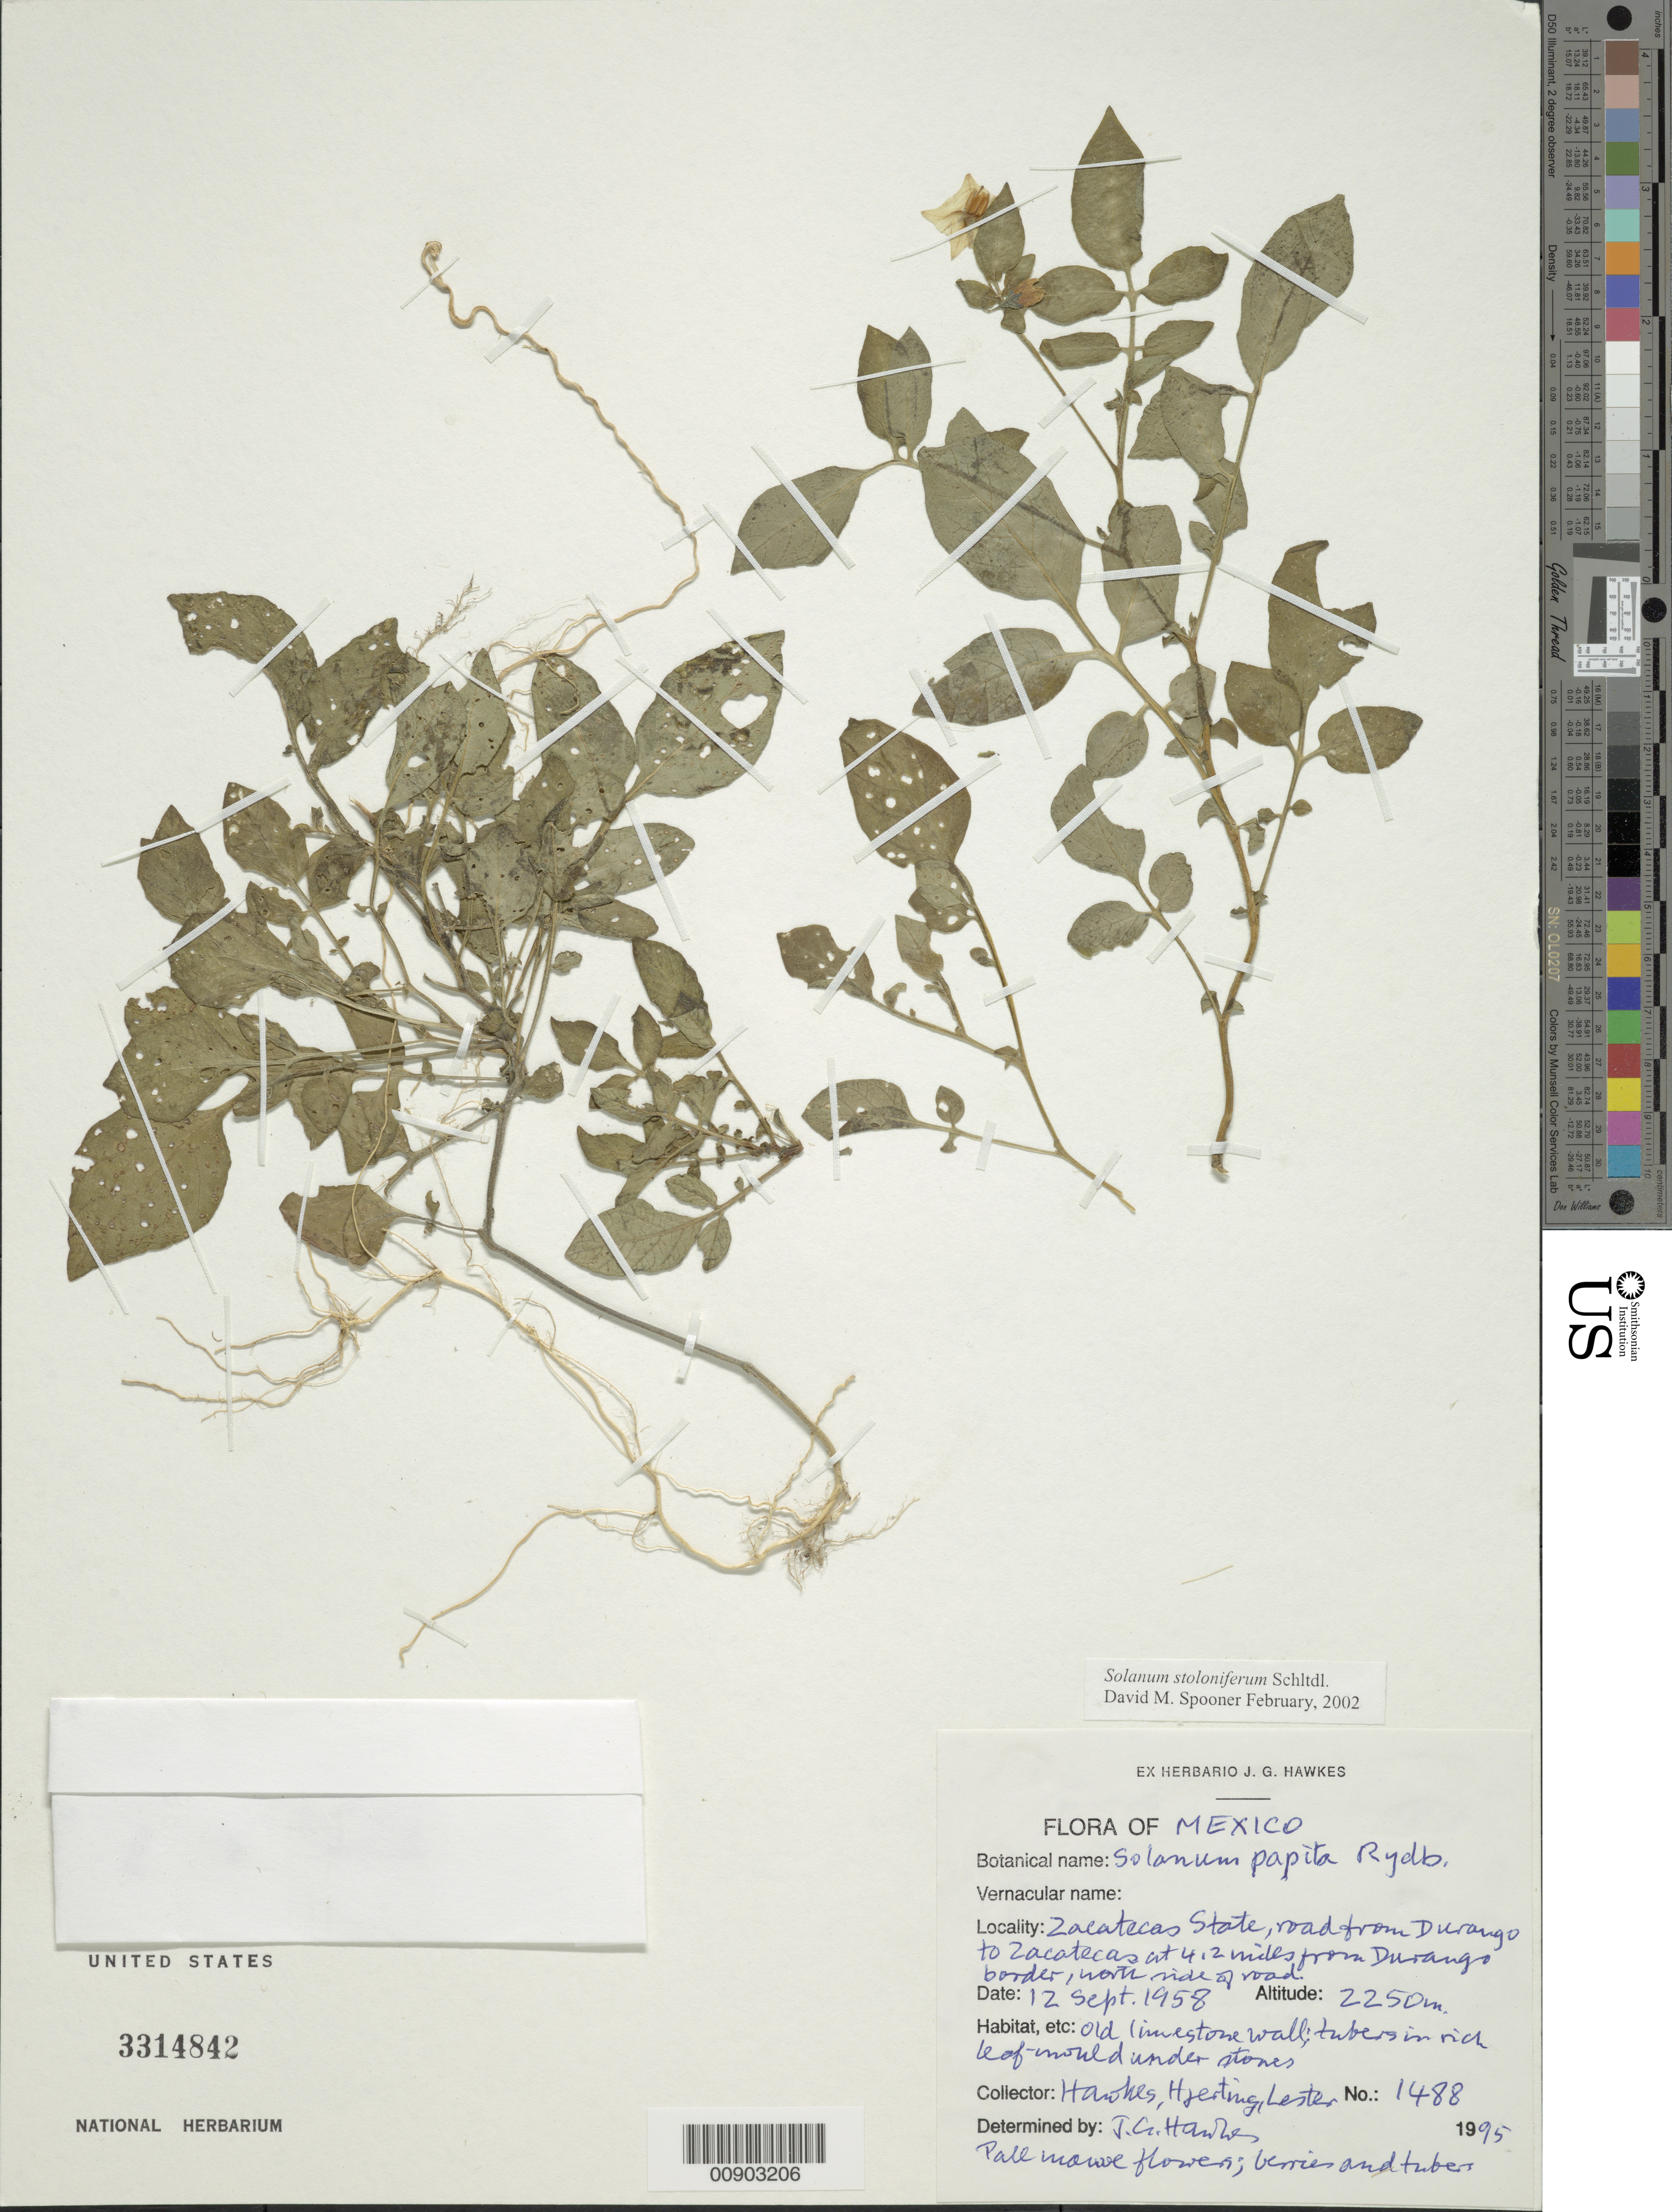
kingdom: Plantae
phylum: Tracheophyta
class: Magnoliopsida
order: Solanales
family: Solanaceae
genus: Solanum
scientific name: Solanum stoloniferum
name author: Schltdl.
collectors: J. G. Hawkes, J. P. Hjerting & R. Lester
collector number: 1488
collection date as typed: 12 Sep 1958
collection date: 1958-09-12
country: Mexico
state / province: Zacatecas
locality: Road from Durango to Zacatecas at 4.2 miles from Durango border, north side of road.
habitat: Old limestone wall; tubers in rich leaf-mould under stones.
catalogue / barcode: US 3314842